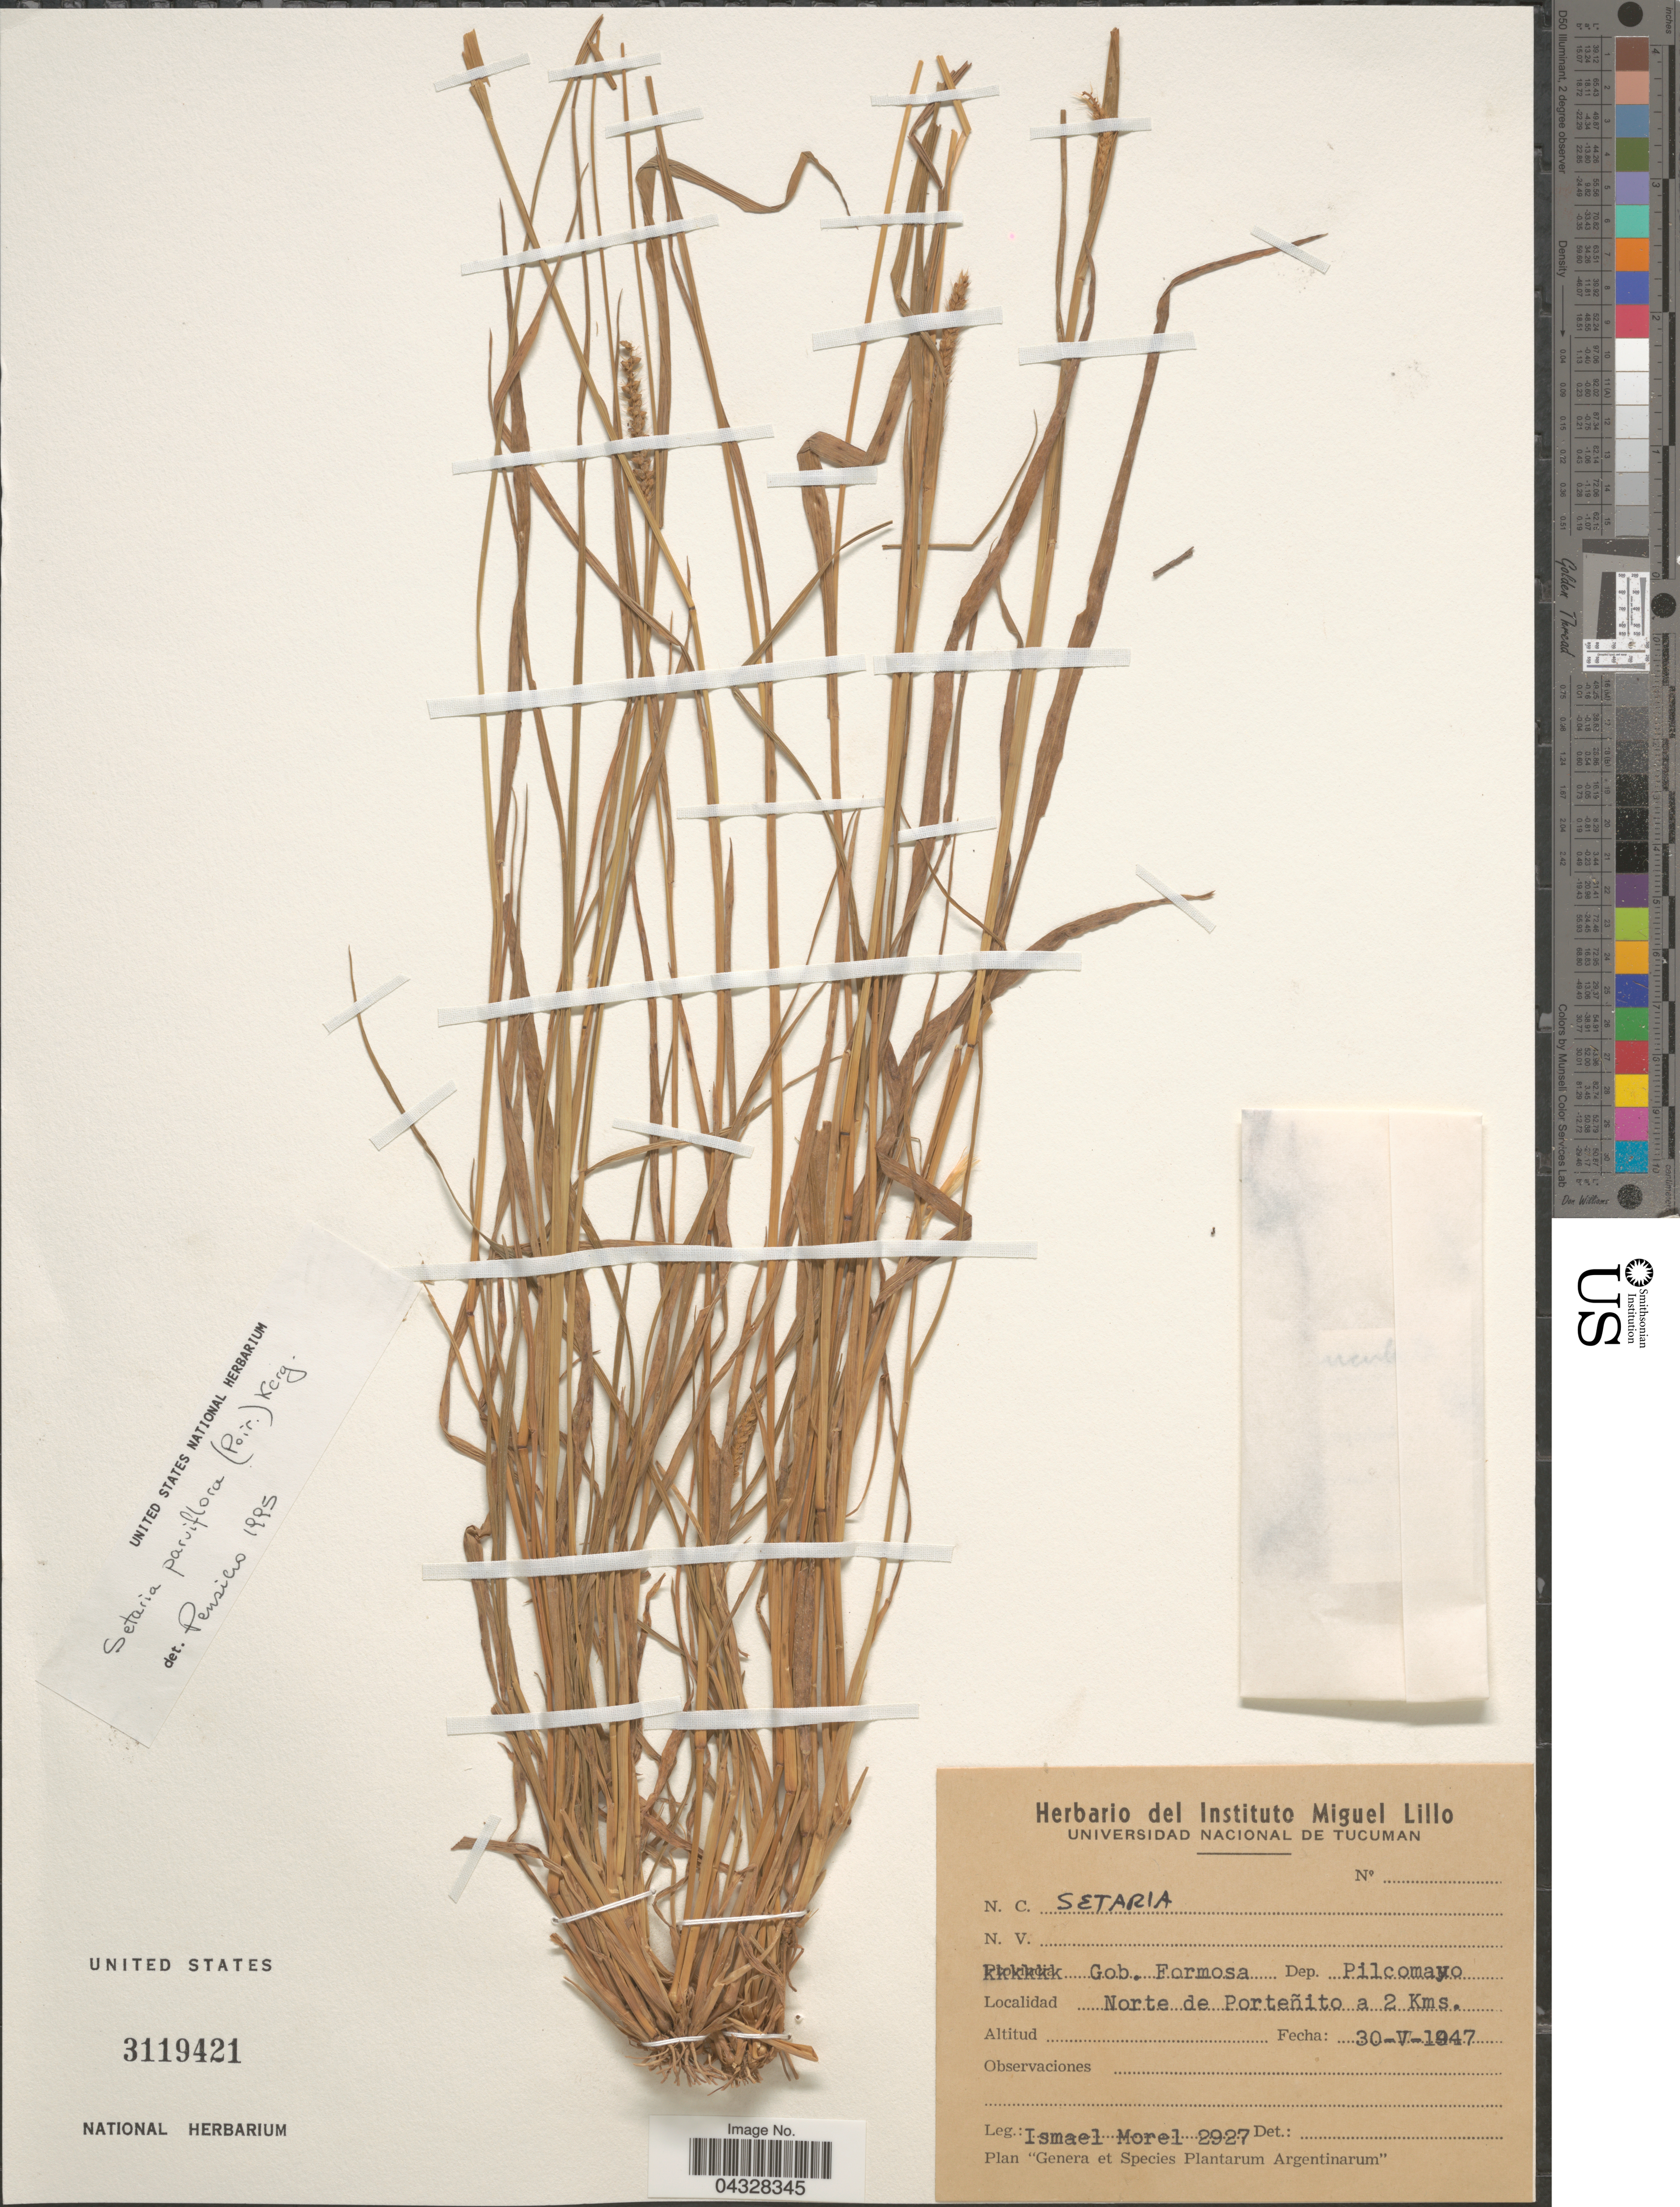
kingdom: Plantae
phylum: Tracheophyta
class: Liliopsida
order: Poales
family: Poaceae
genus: Setaria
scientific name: Setaria parviflora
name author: (Poir.) Kerguélen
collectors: I. Morel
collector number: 2927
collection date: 1947-05-30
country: Argentina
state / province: Formosa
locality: Gob. Formosa. Dep. Pilcomayo. Norte de Porteñito a 2 Kms.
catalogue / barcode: US 3119421